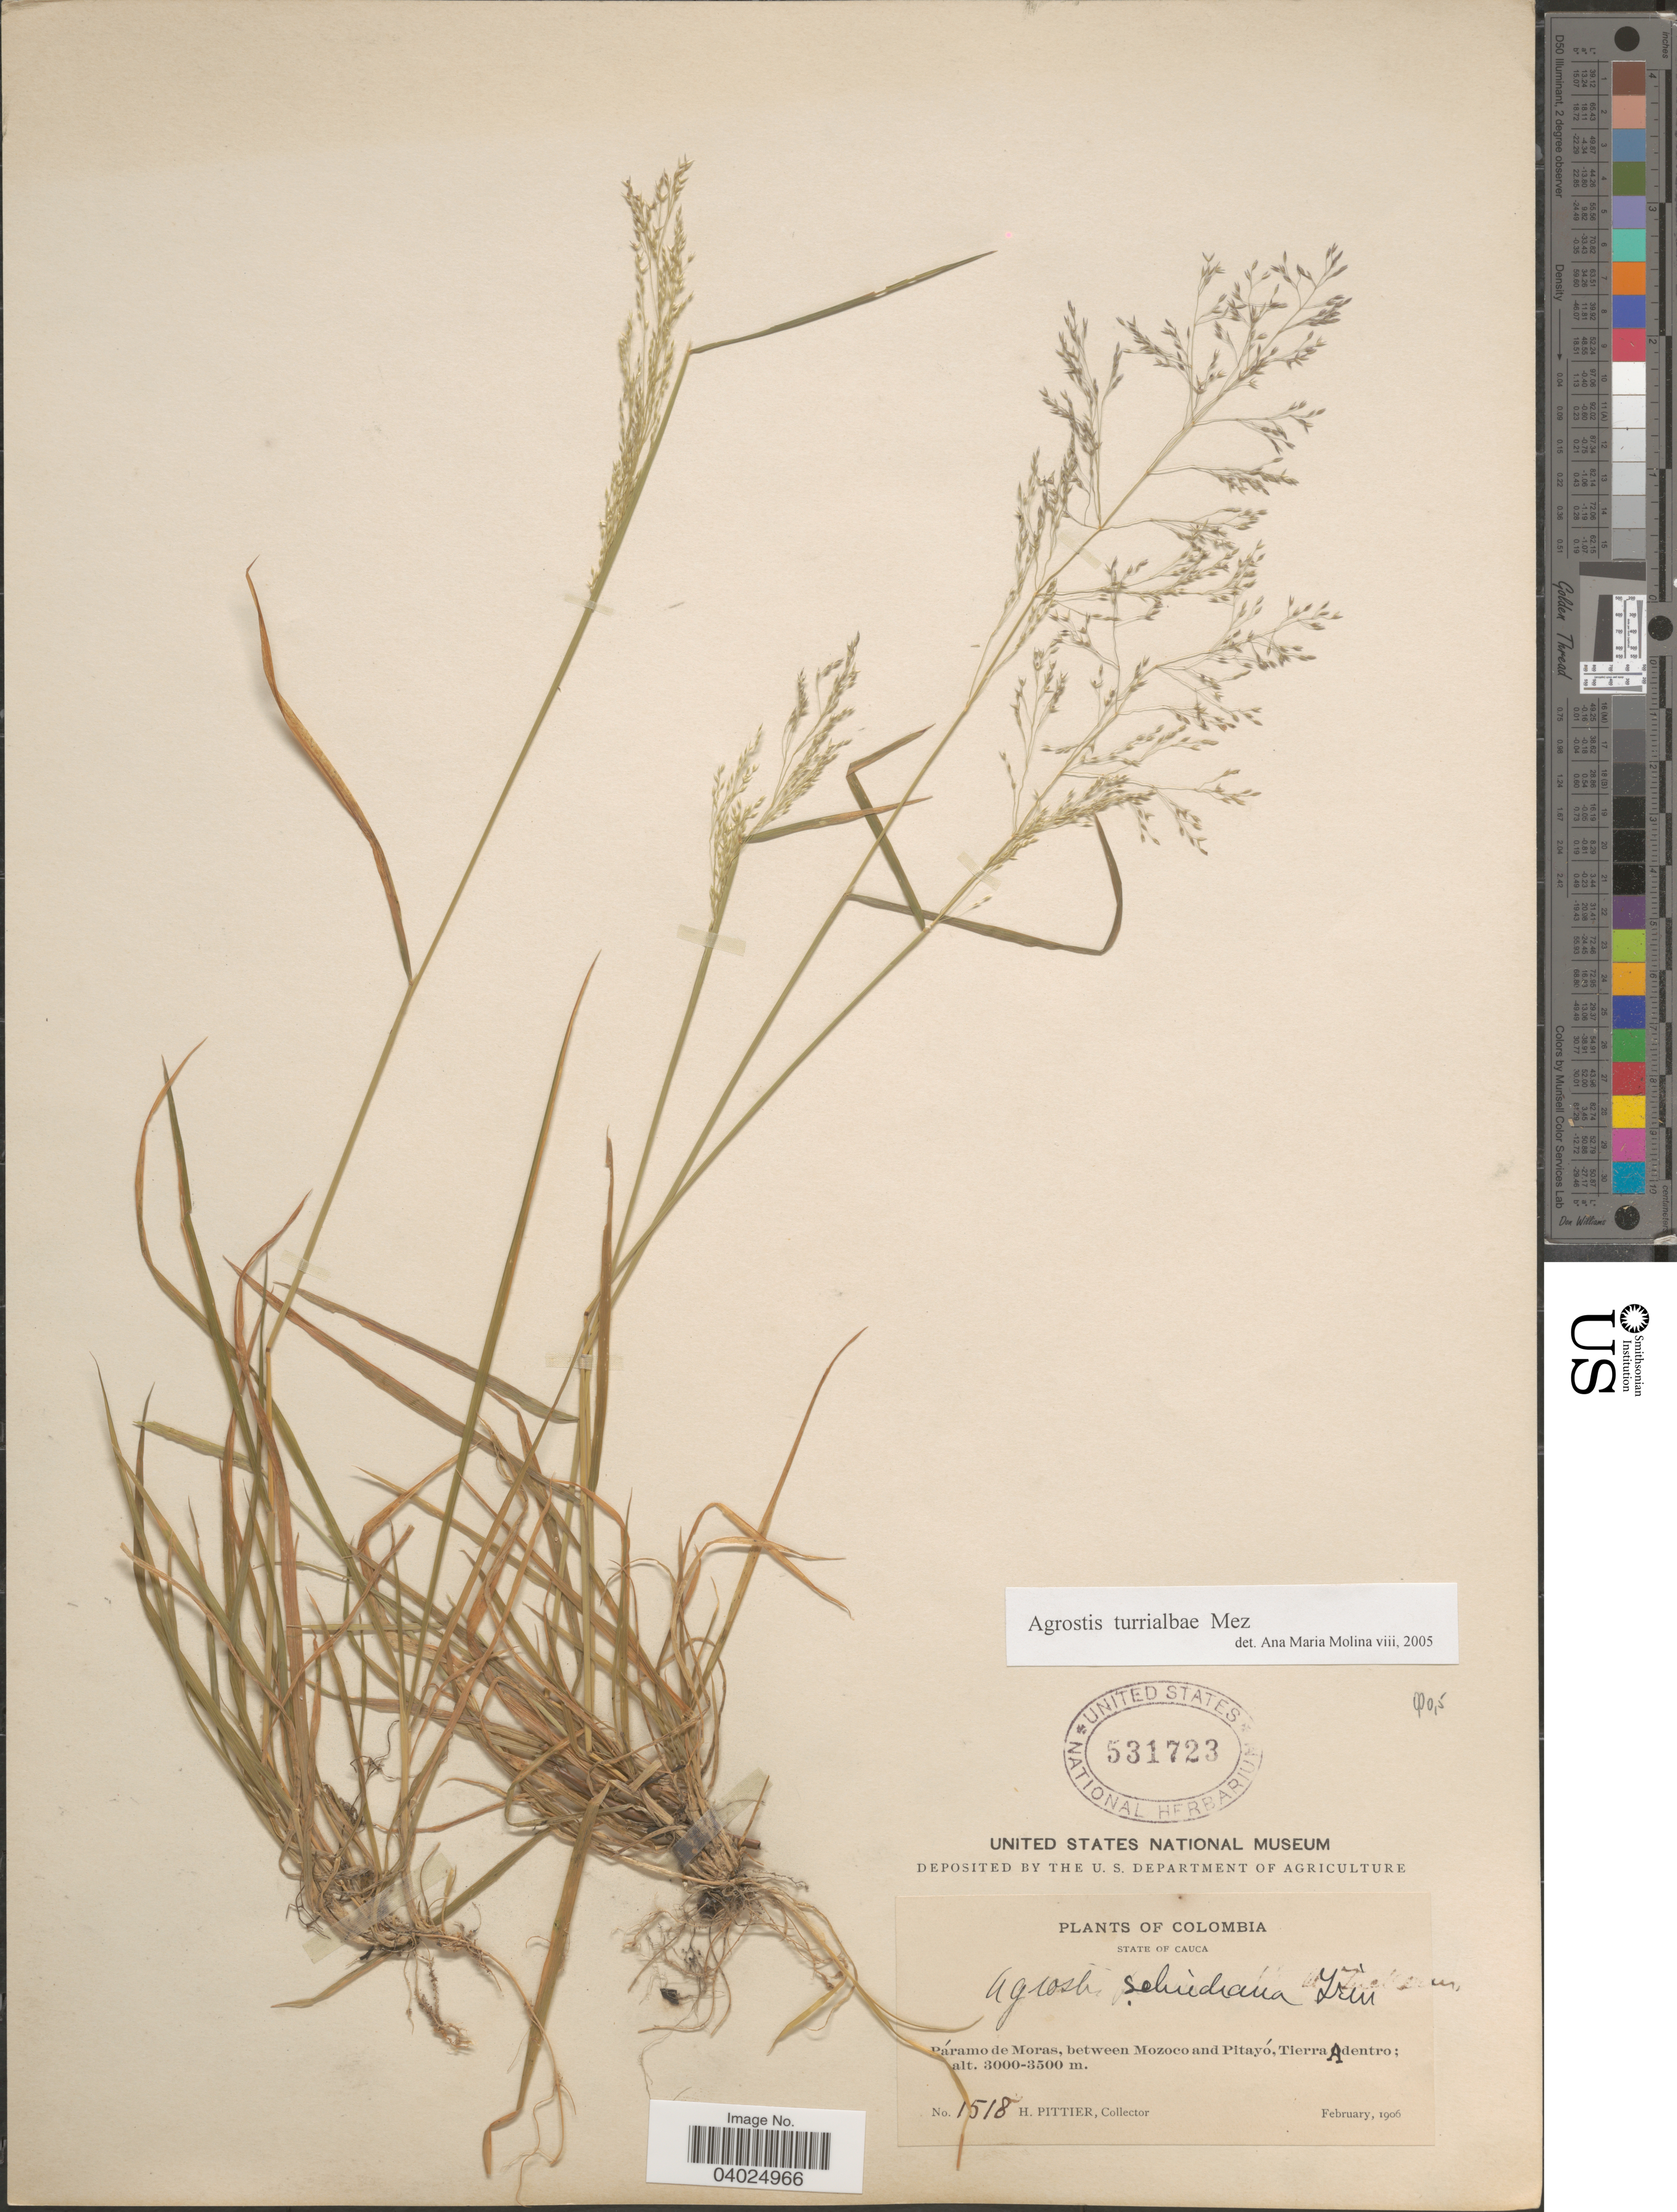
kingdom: Plantae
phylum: Tracheophyta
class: Liliopsida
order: Poales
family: Poaceae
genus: Agrostis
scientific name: Agrostis turrialbae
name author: Mez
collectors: H. F. Pittier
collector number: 1518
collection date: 1906-02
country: Colombia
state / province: Cauca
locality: Páramo de Moras, between Mozoco and Pitayó, Tierra Adentro.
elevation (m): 3000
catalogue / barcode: US 531723